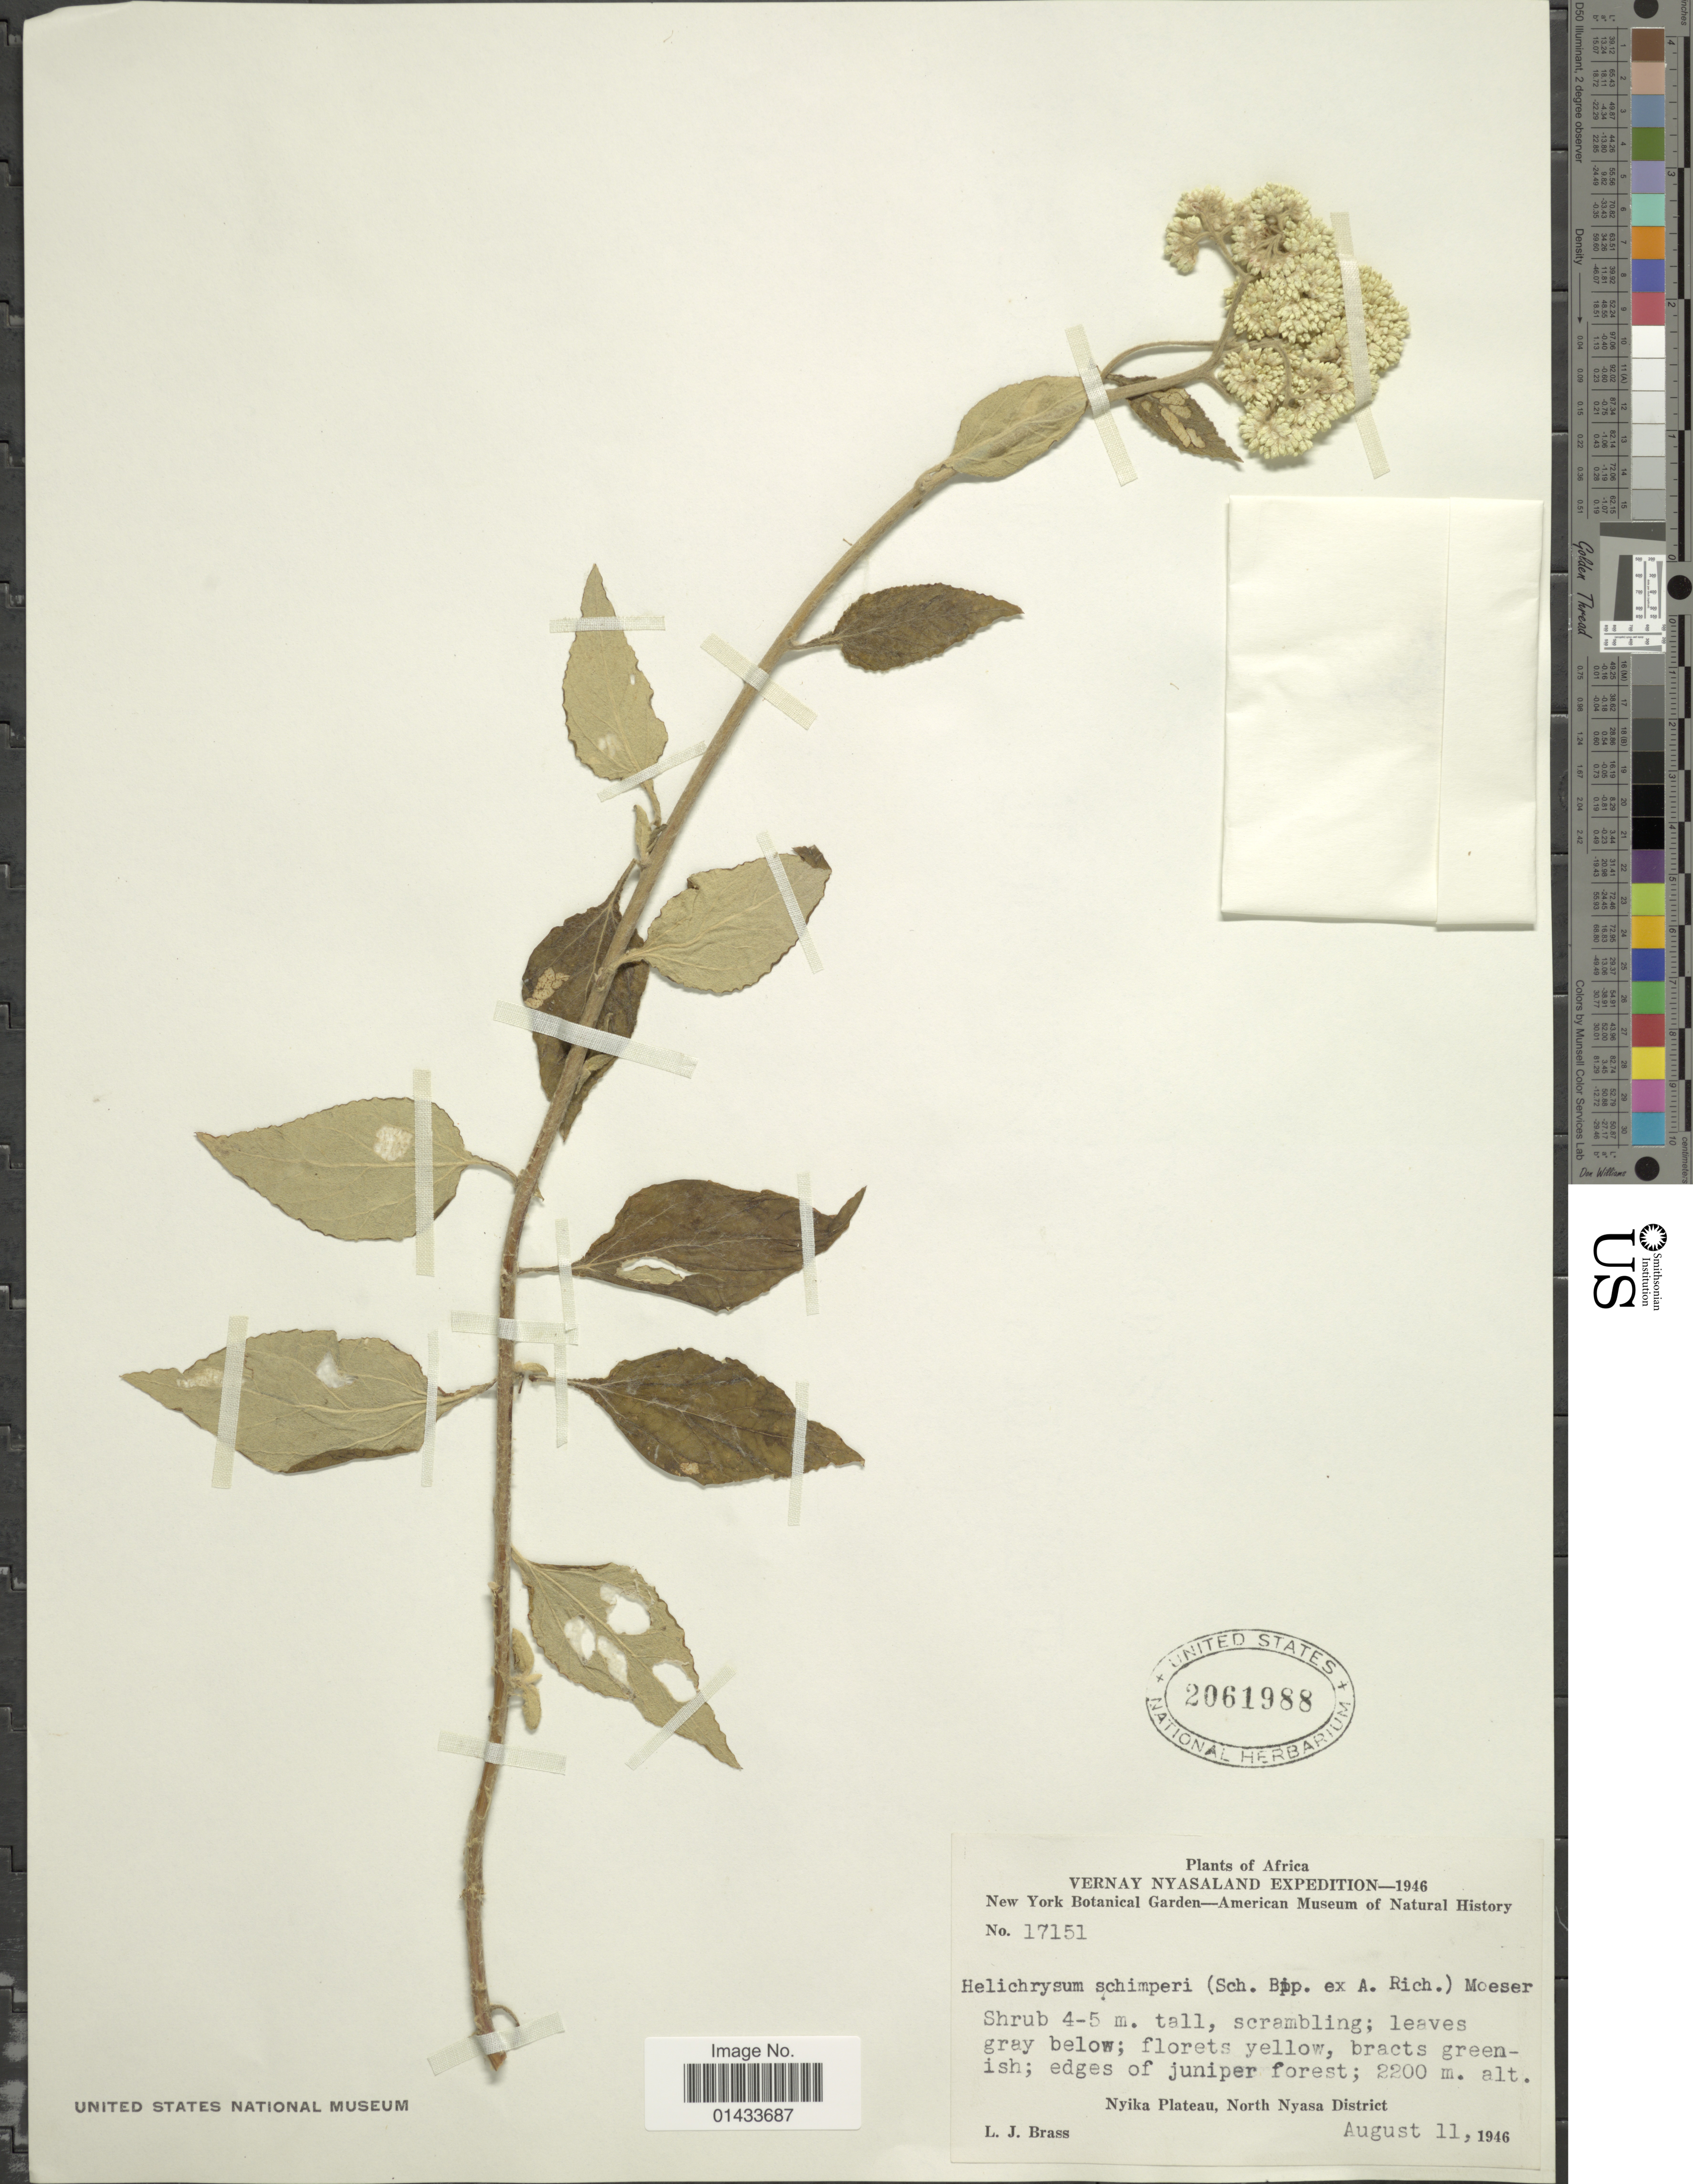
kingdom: Plantae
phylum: Tracheophyta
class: Magnoliopsida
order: Asterales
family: Asteraceae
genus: Helichrysum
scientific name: Helichrysum schimperi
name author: (Sch. Bip.) Moeser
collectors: L. J. Brass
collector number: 17151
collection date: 1946-08-11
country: Malawi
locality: Vernay Nyasaland, Nyika Plateau, North Nyasa District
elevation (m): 2200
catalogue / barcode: US 2061988